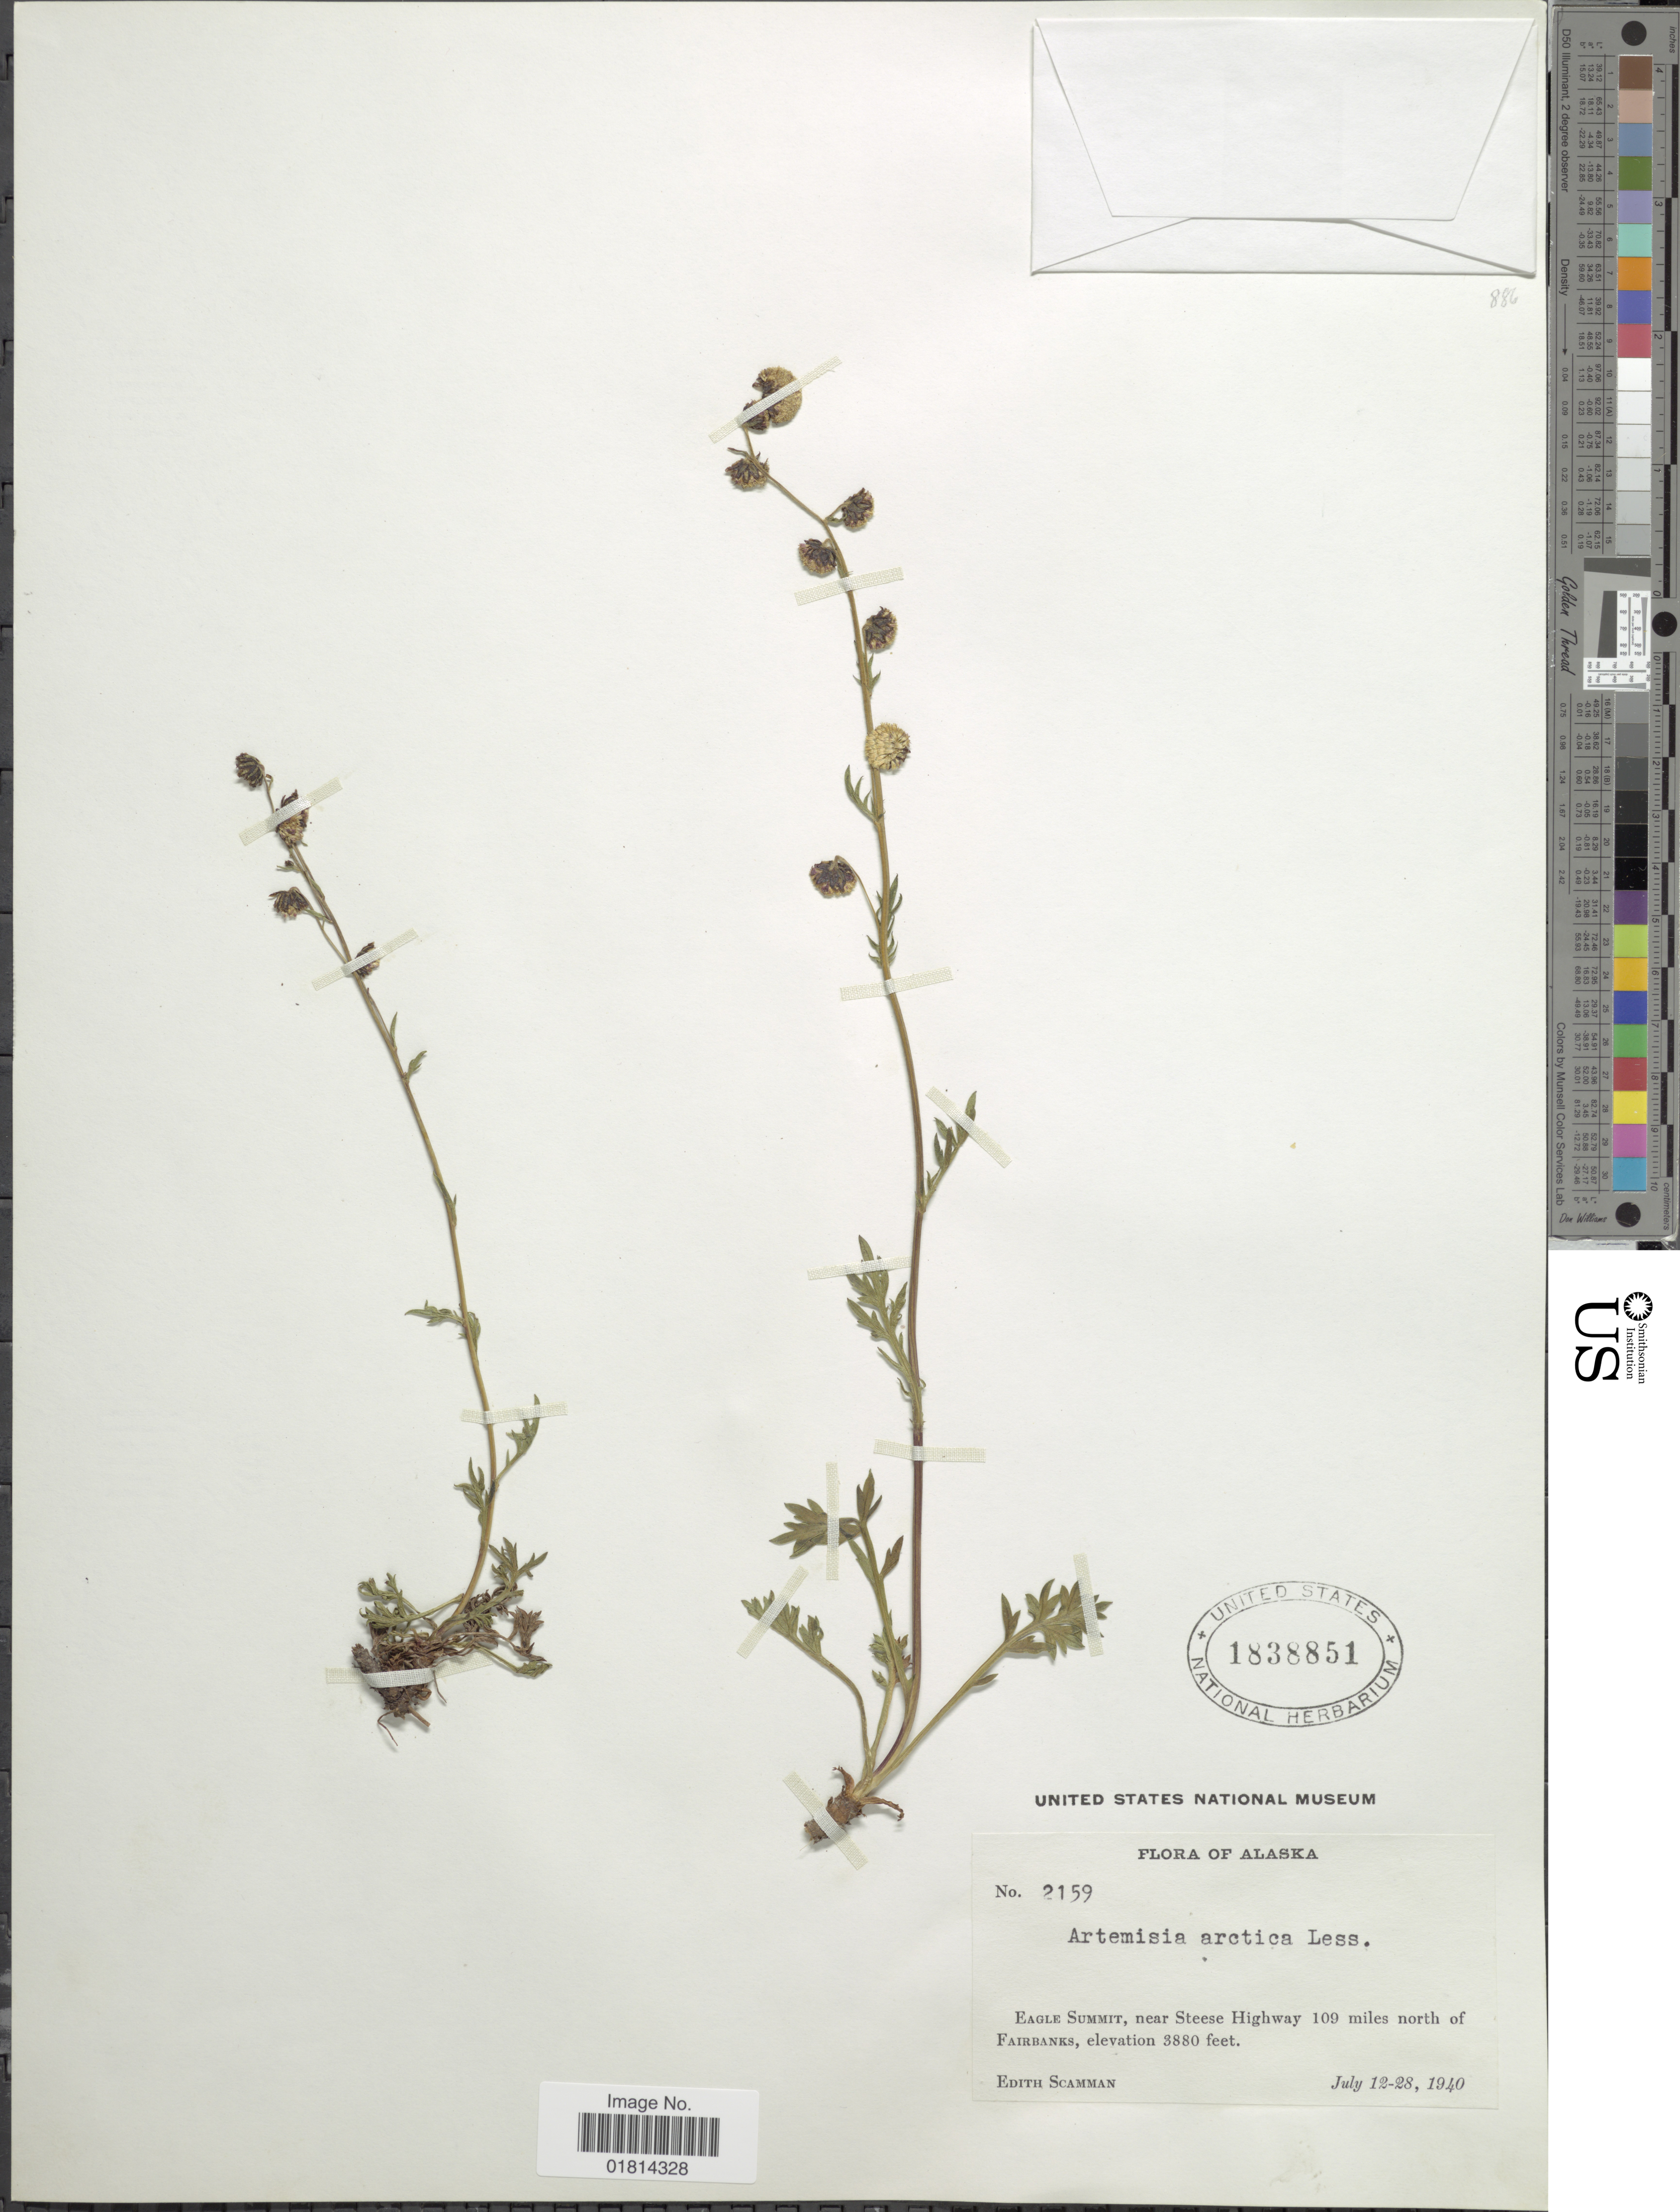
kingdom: Plantae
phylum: Tracheophyta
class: Magnoliopsida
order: Asterales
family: Asteraceae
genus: Artemisia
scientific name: Artemisia arctica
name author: Less.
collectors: E. Scamman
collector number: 2159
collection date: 1940-07-12/1940-07-28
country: United States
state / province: Alaska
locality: Eagle Summit, near Steese Highway 109 miles north of Fairbanks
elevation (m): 1183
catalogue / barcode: US 1838851